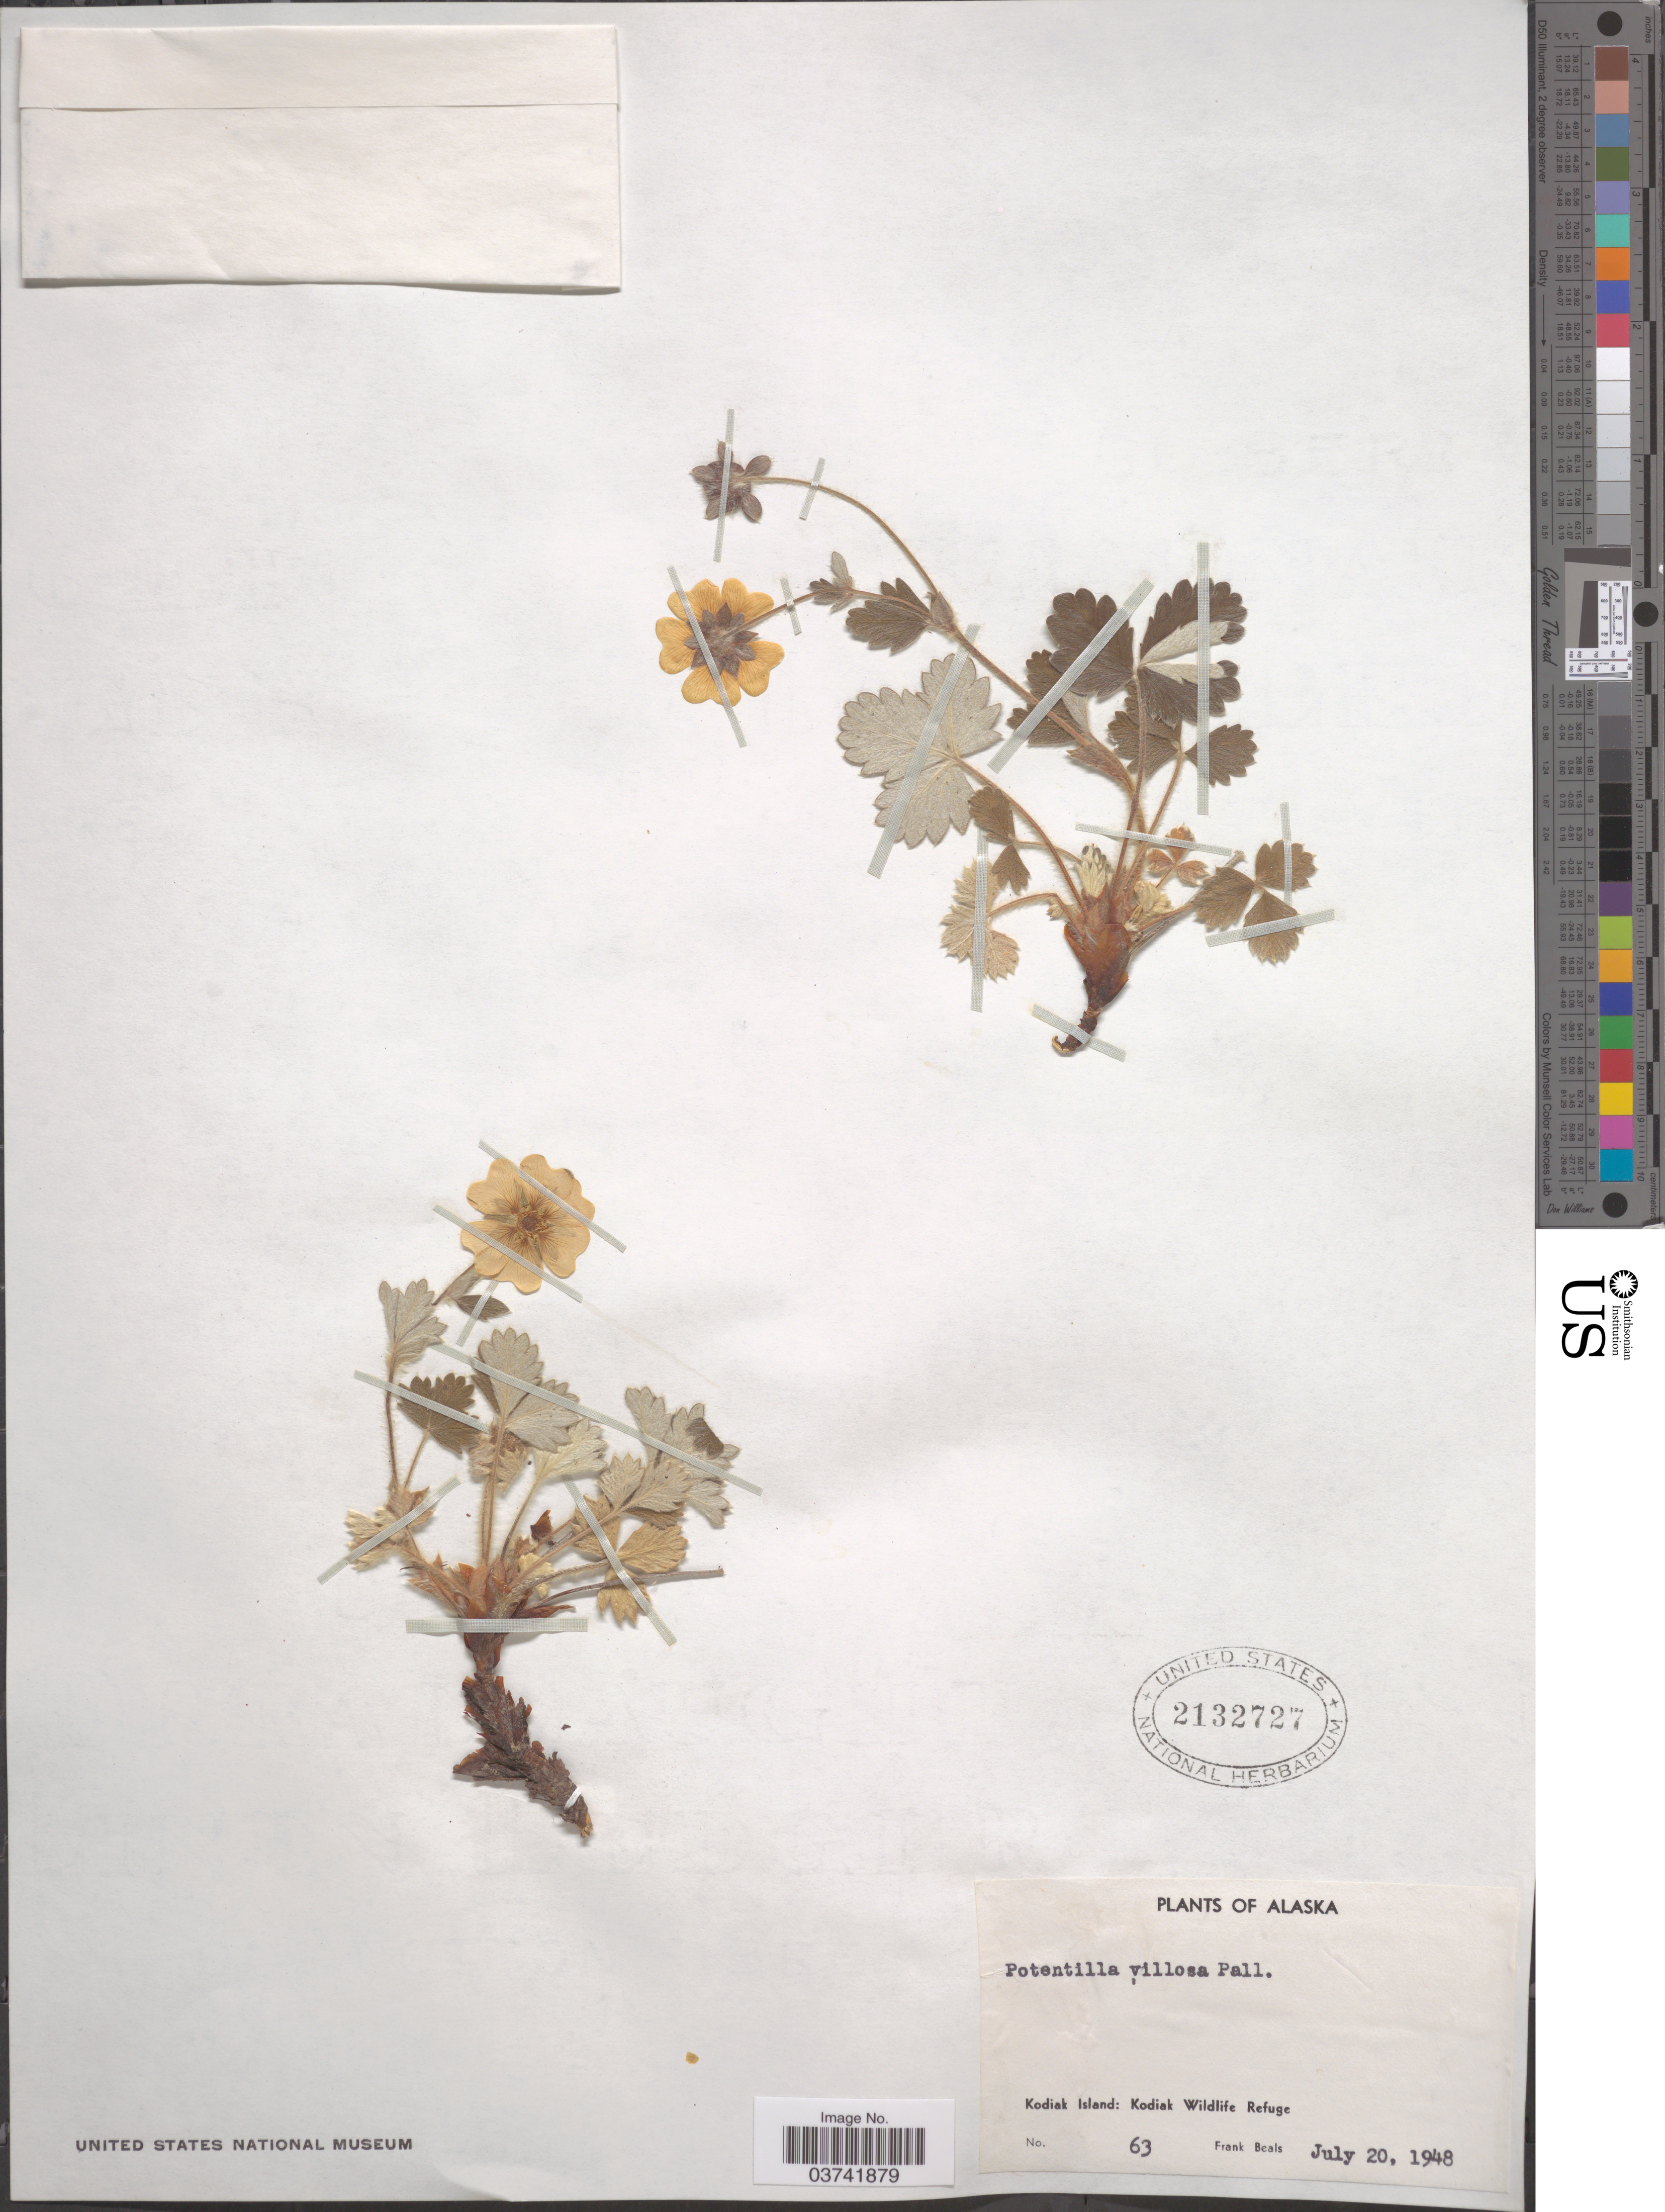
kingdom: Plantae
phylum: Tracheophyta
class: Magnoliopsida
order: Rosales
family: Rosaceae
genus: Potentilla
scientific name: Potentilla villosa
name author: Pall. ex Pursh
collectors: F. Beals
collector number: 63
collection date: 1948-07-20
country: United States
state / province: Alaska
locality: Kodiak Island: Kodiak Wildlife Refuge.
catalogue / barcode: US 2132727